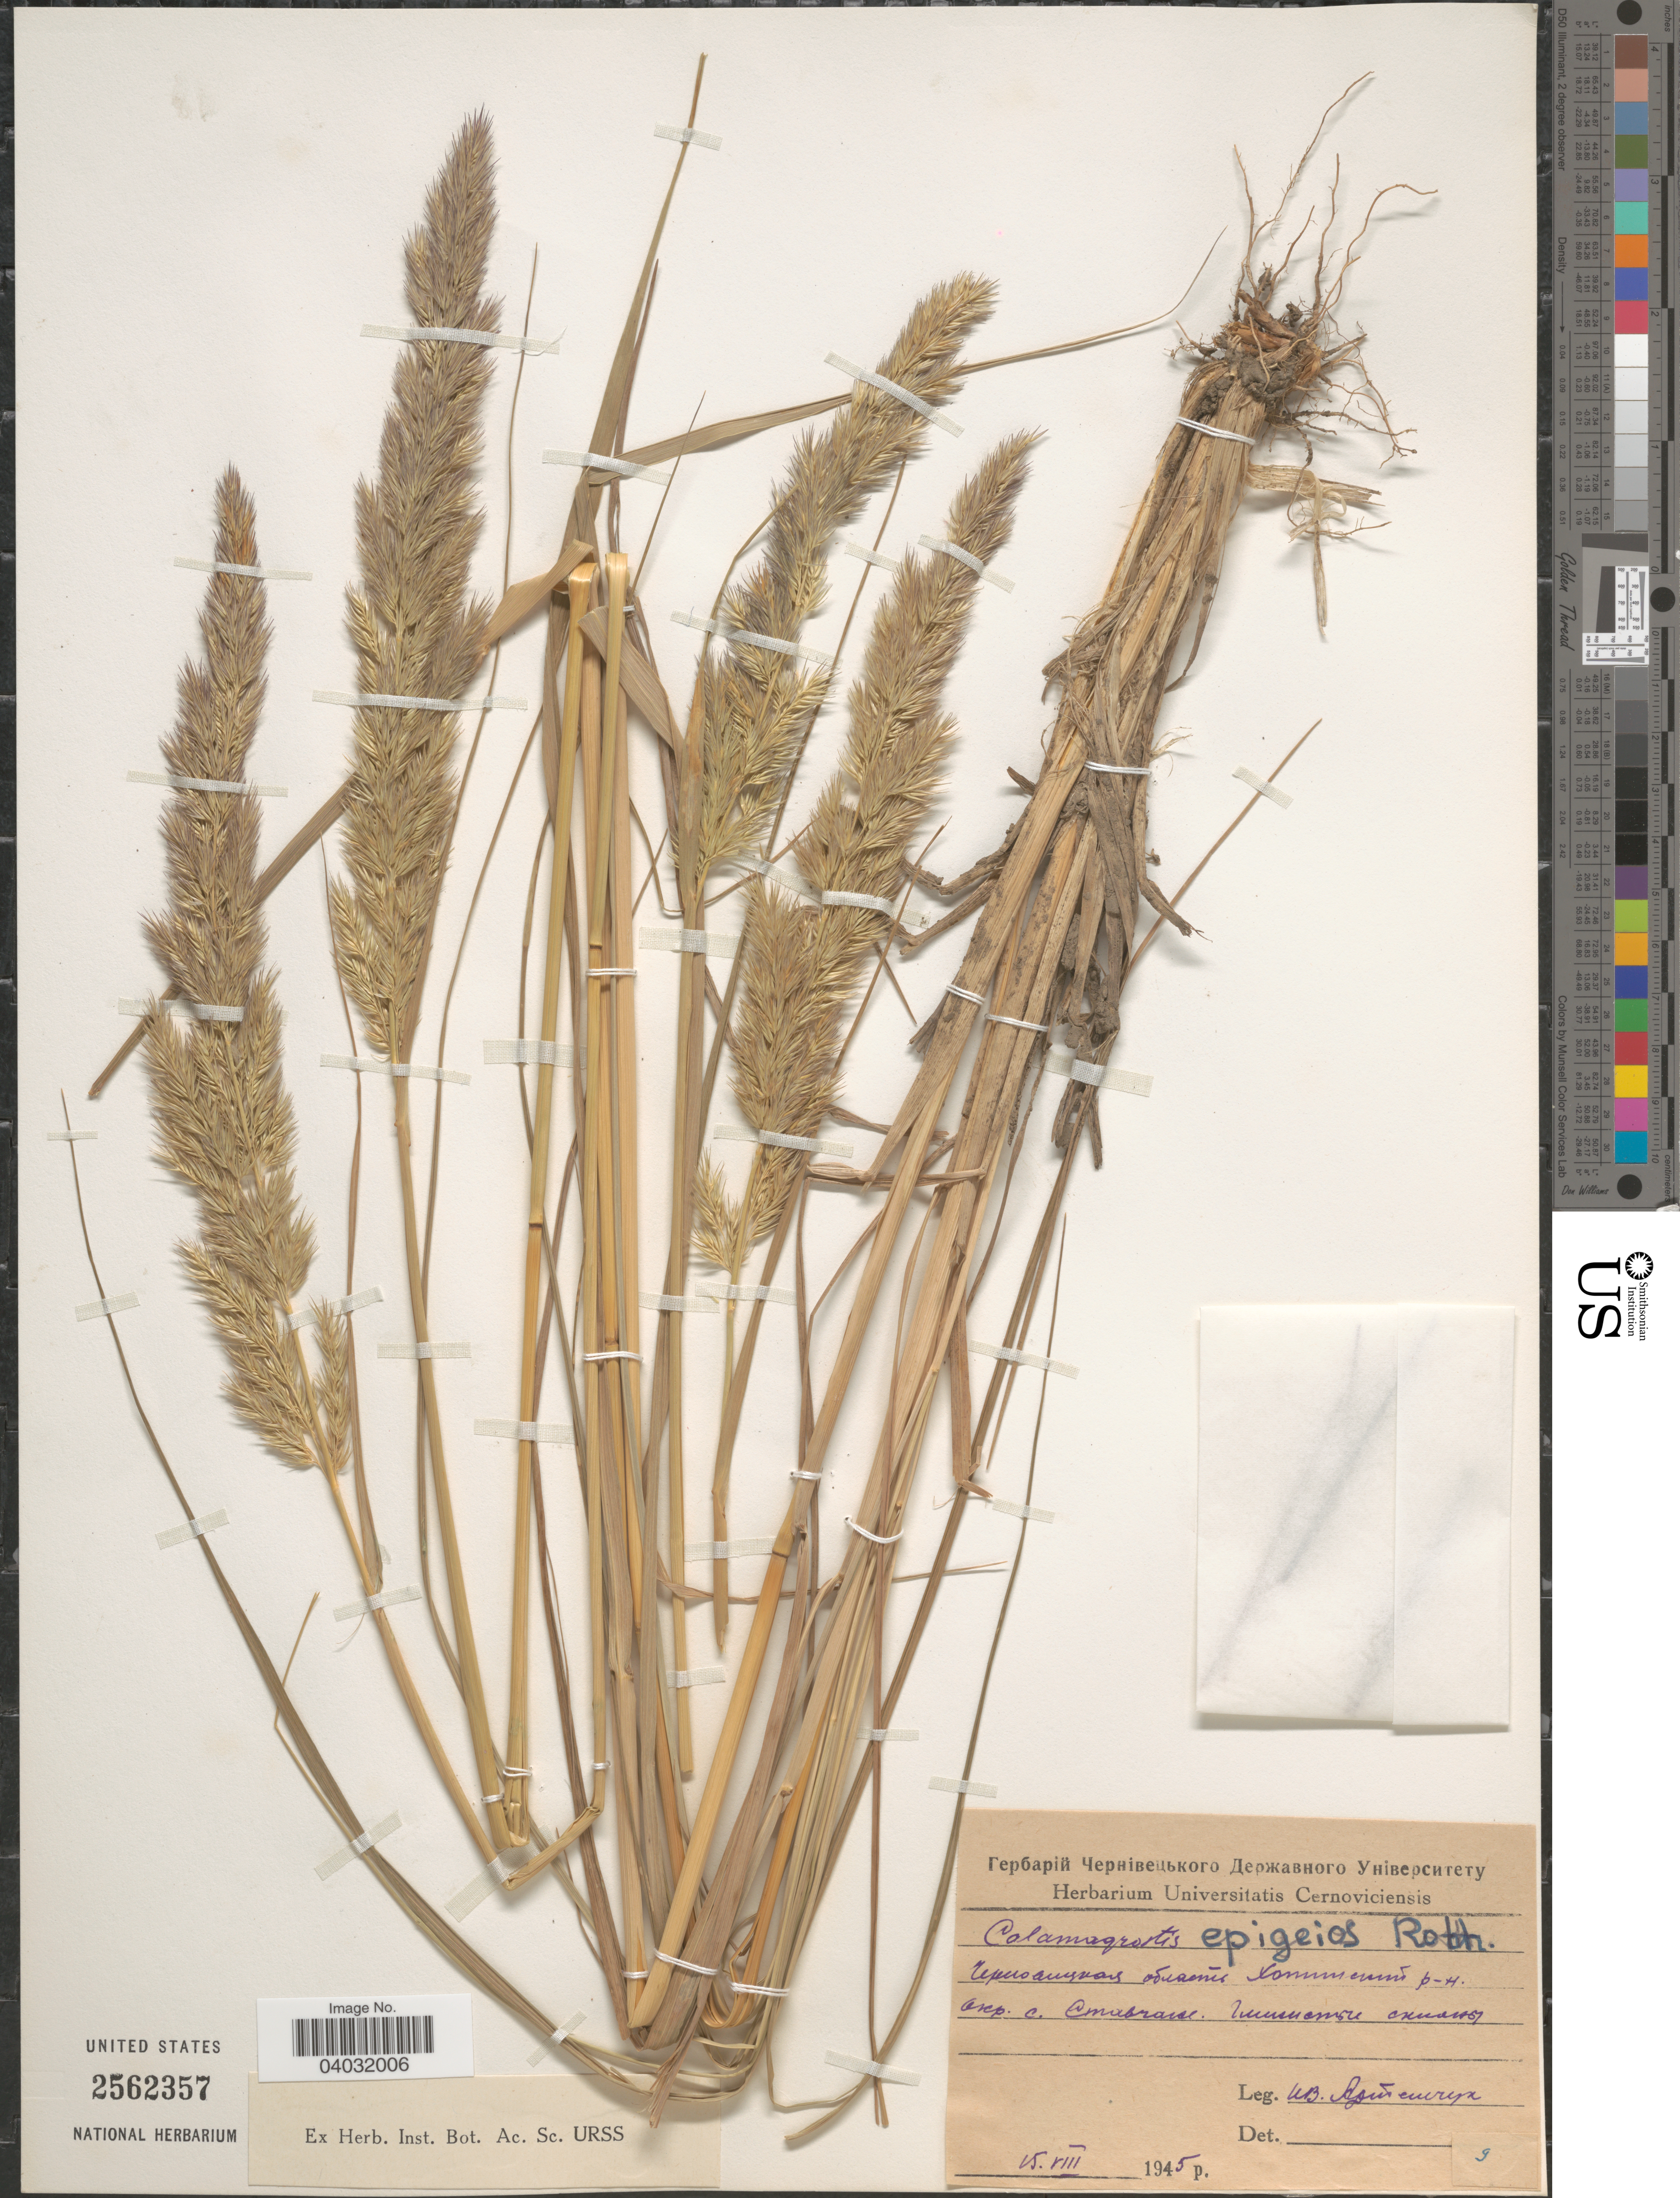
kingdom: Plantae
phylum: Tracheophyta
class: Liliopsida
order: Poales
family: Poaceae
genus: Calamagrostis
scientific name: Calamagrostis epigeios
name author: (L.) Roth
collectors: I. Artemchuk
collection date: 1945-08-15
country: Ukraine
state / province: Chernivtsi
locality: District Khotyn, vicinity of village Stavchany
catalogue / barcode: US 2562357